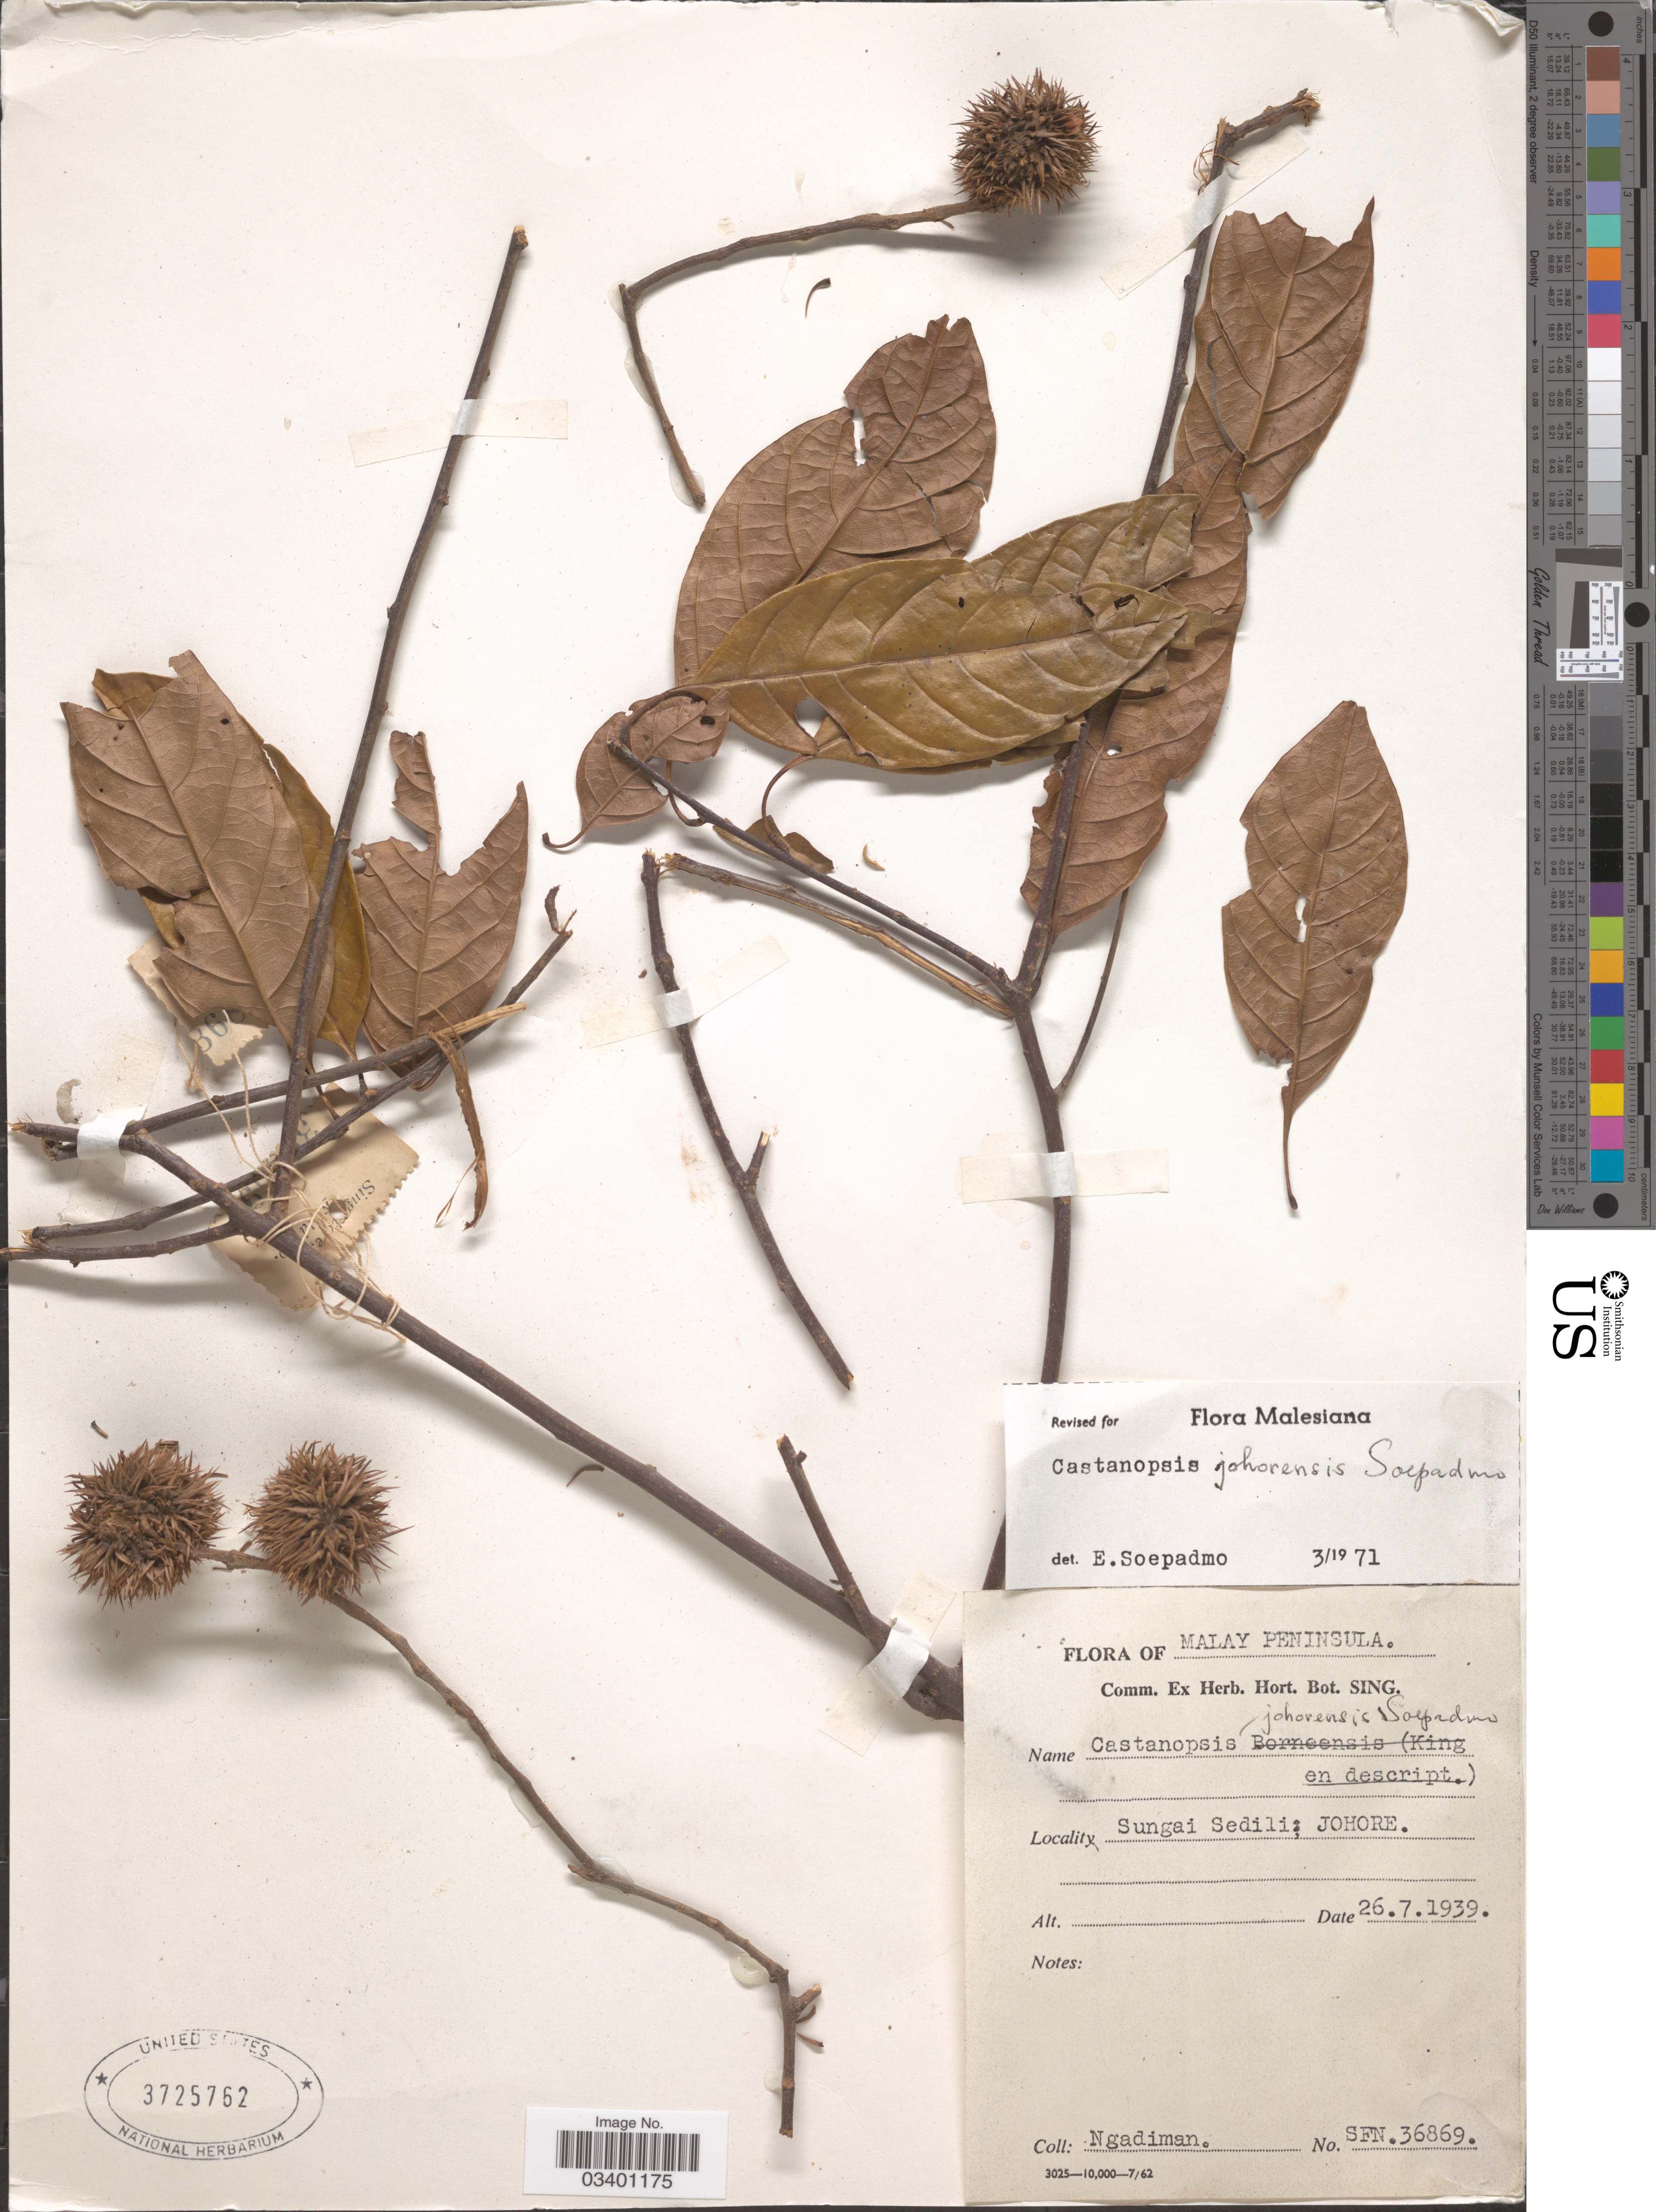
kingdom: Plantae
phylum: Tracheophyta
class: Magnoliopsida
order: Fagales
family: Fagaceae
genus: Castanopsis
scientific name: Castanopsis javanica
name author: (Blume) A. DC.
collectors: Ngadiman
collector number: SFN36869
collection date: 1939-07-26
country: Malaysia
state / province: Johor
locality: Malay Peninsula. Sungai Sedili; Johore.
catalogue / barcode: US 3725762